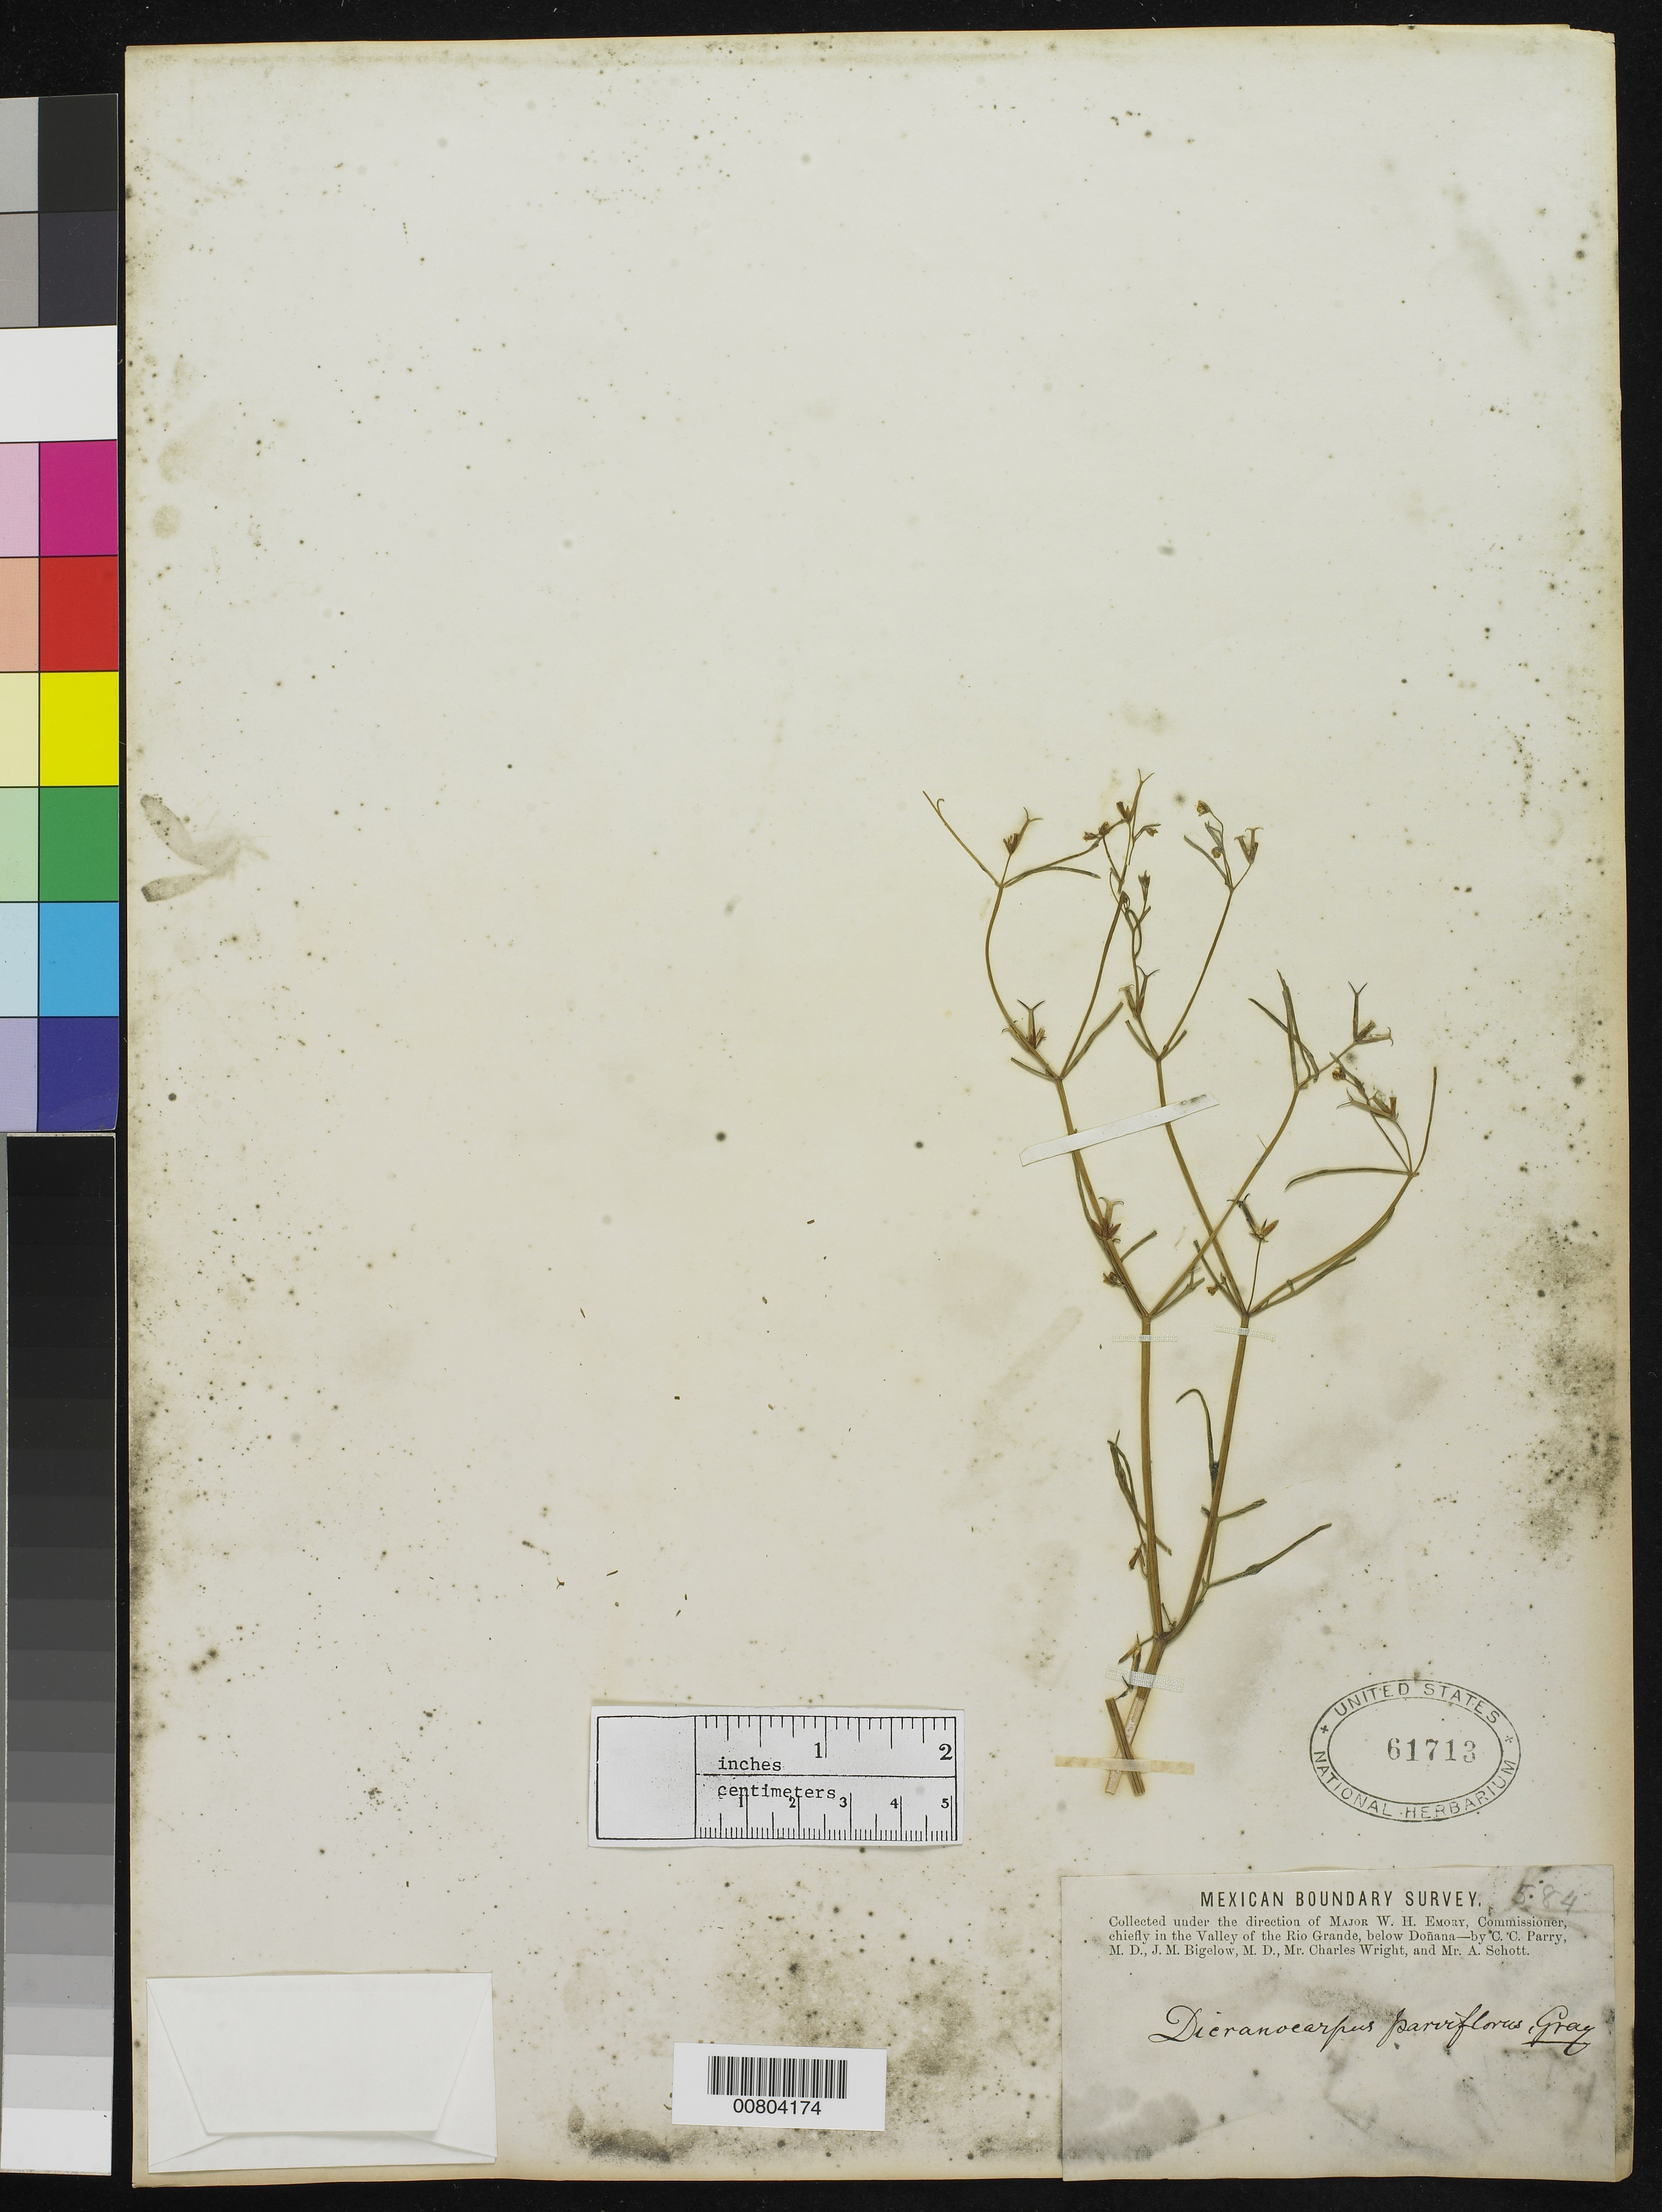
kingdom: Plantae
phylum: Tracheophyta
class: Magnoliopsida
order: Asterales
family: Asteraceae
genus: Dicranocarpus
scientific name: Dicranocarpus parviflorus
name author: A. Gray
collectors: C. C. Parry, J. M. Bigelow, C. Wright & A. C. V. Schott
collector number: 584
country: United States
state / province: New Mexico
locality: Valley of the Rio Grande, below Doñana, New Mexico.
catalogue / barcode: US 61713